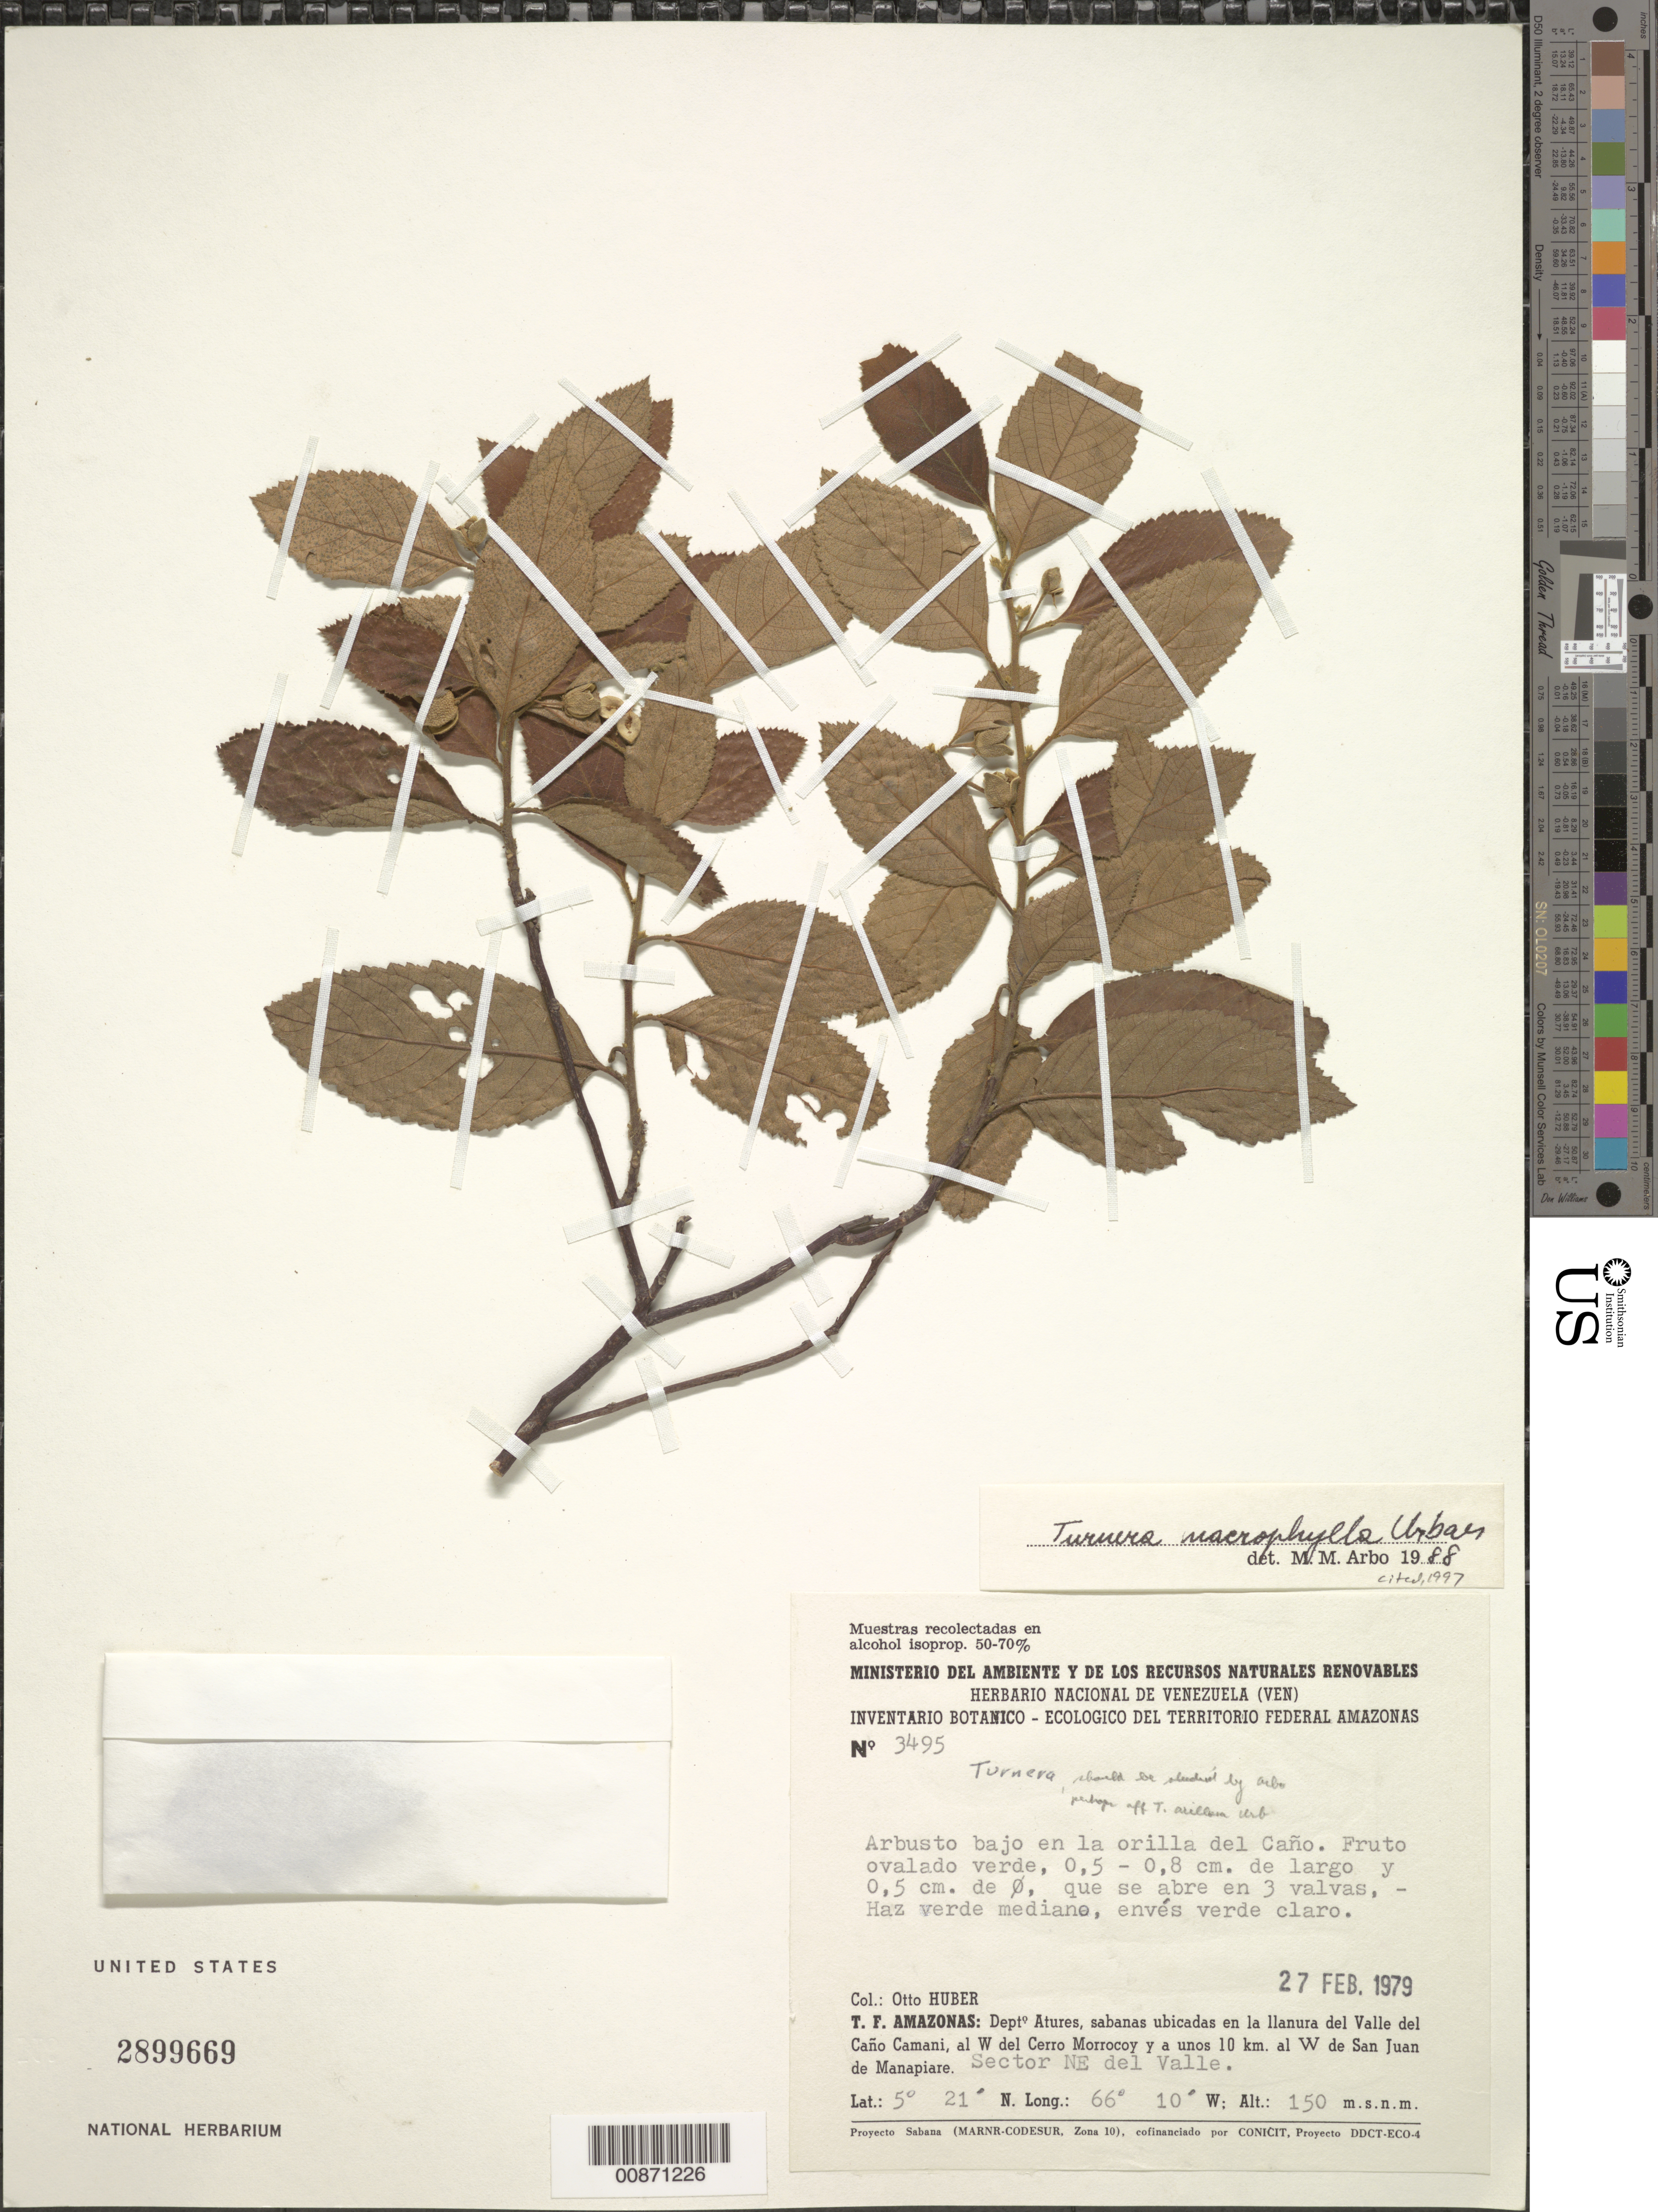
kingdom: Plantae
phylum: Tracheophyta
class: Magnoliopsida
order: Malpighiales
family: Turneraceae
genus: Turnera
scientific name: Turnera macrophylla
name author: Urb.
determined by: Arbo, M. M.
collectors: O. Huber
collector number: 3495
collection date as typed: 27-Feb-79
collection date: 1979-02-27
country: Venezuela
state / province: Amazonas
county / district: Atures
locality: Caño Camani, valle; W del Cerro Morrocoy y 10 km W de San Juan de Manapiare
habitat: Orilla del cano; sabanas ubicadas en la llanura del valle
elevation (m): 150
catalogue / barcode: US 2899669